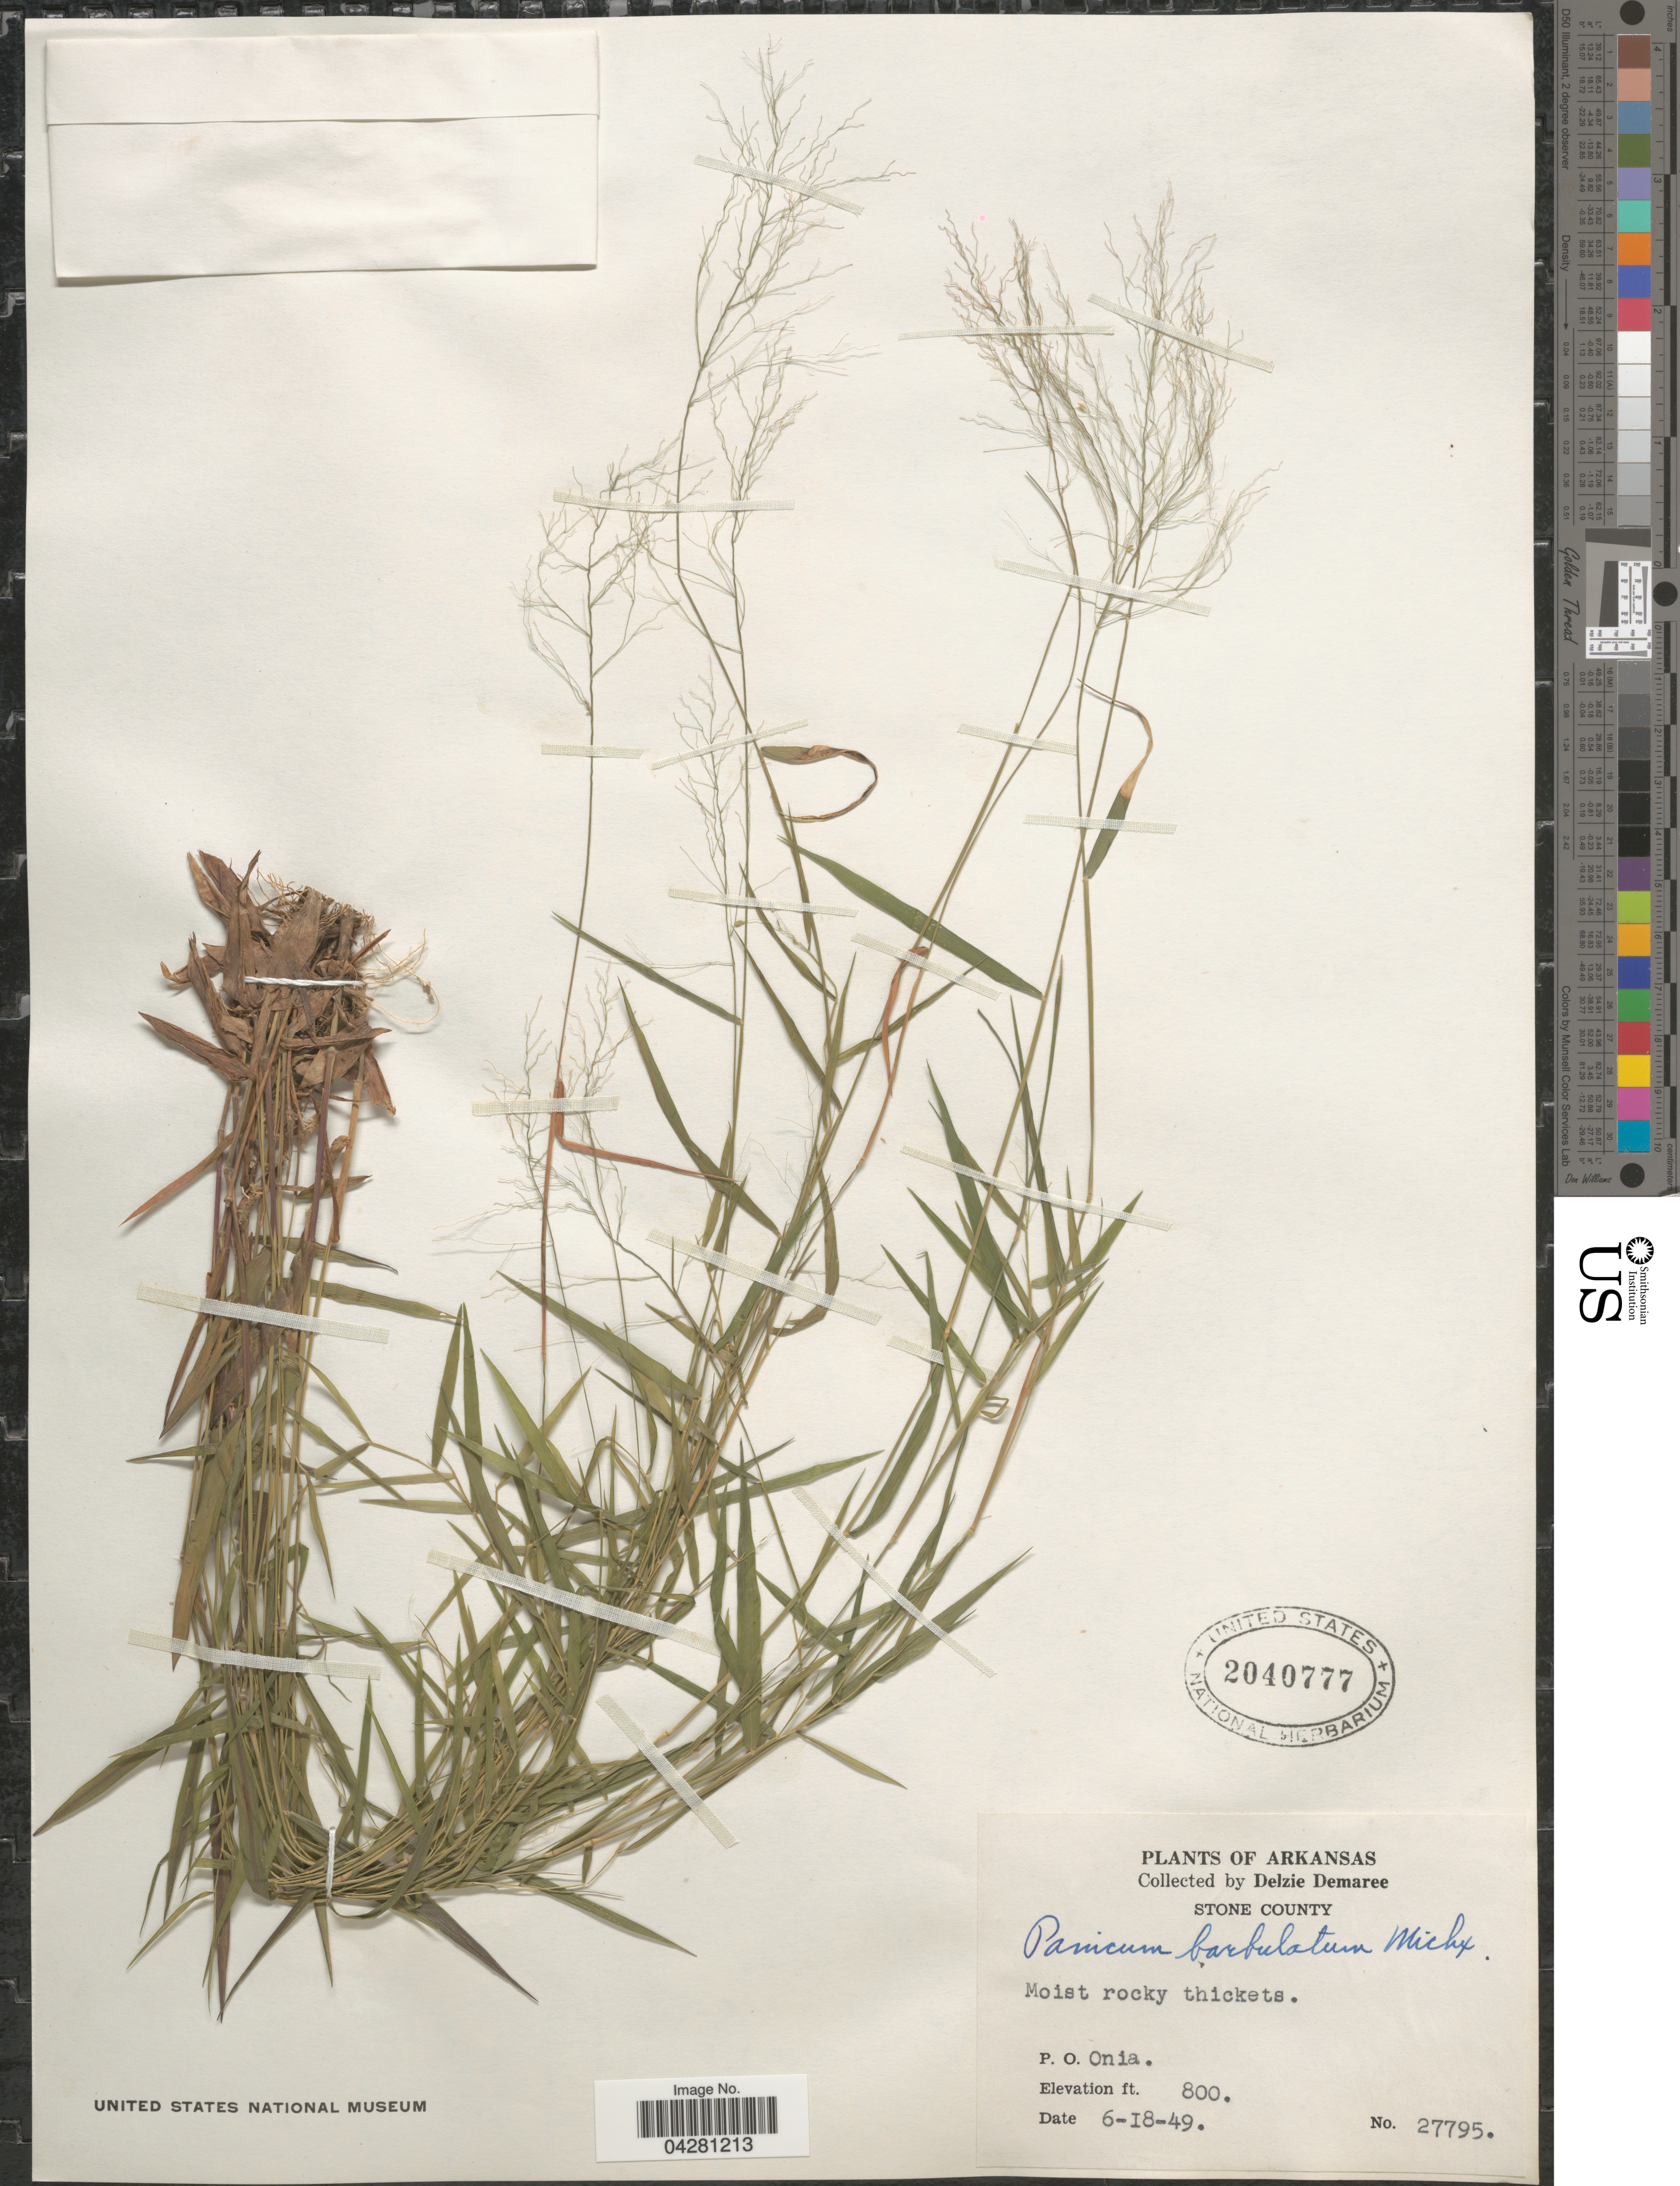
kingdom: Plantae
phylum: Tracheophyta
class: Liliopsida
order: Poales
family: Poaceae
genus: Dichanthelium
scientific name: Dichanthelium dichotomum var. dichotomum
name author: (L.) Gould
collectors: D. Demaree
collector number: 27795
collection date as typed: Transcribed d/m/y: 18/6/49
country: United States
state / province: Arkansas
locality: Stone County. Moist rocky thickets. P.O. Onia.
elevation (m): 244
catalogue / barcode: US 2040777